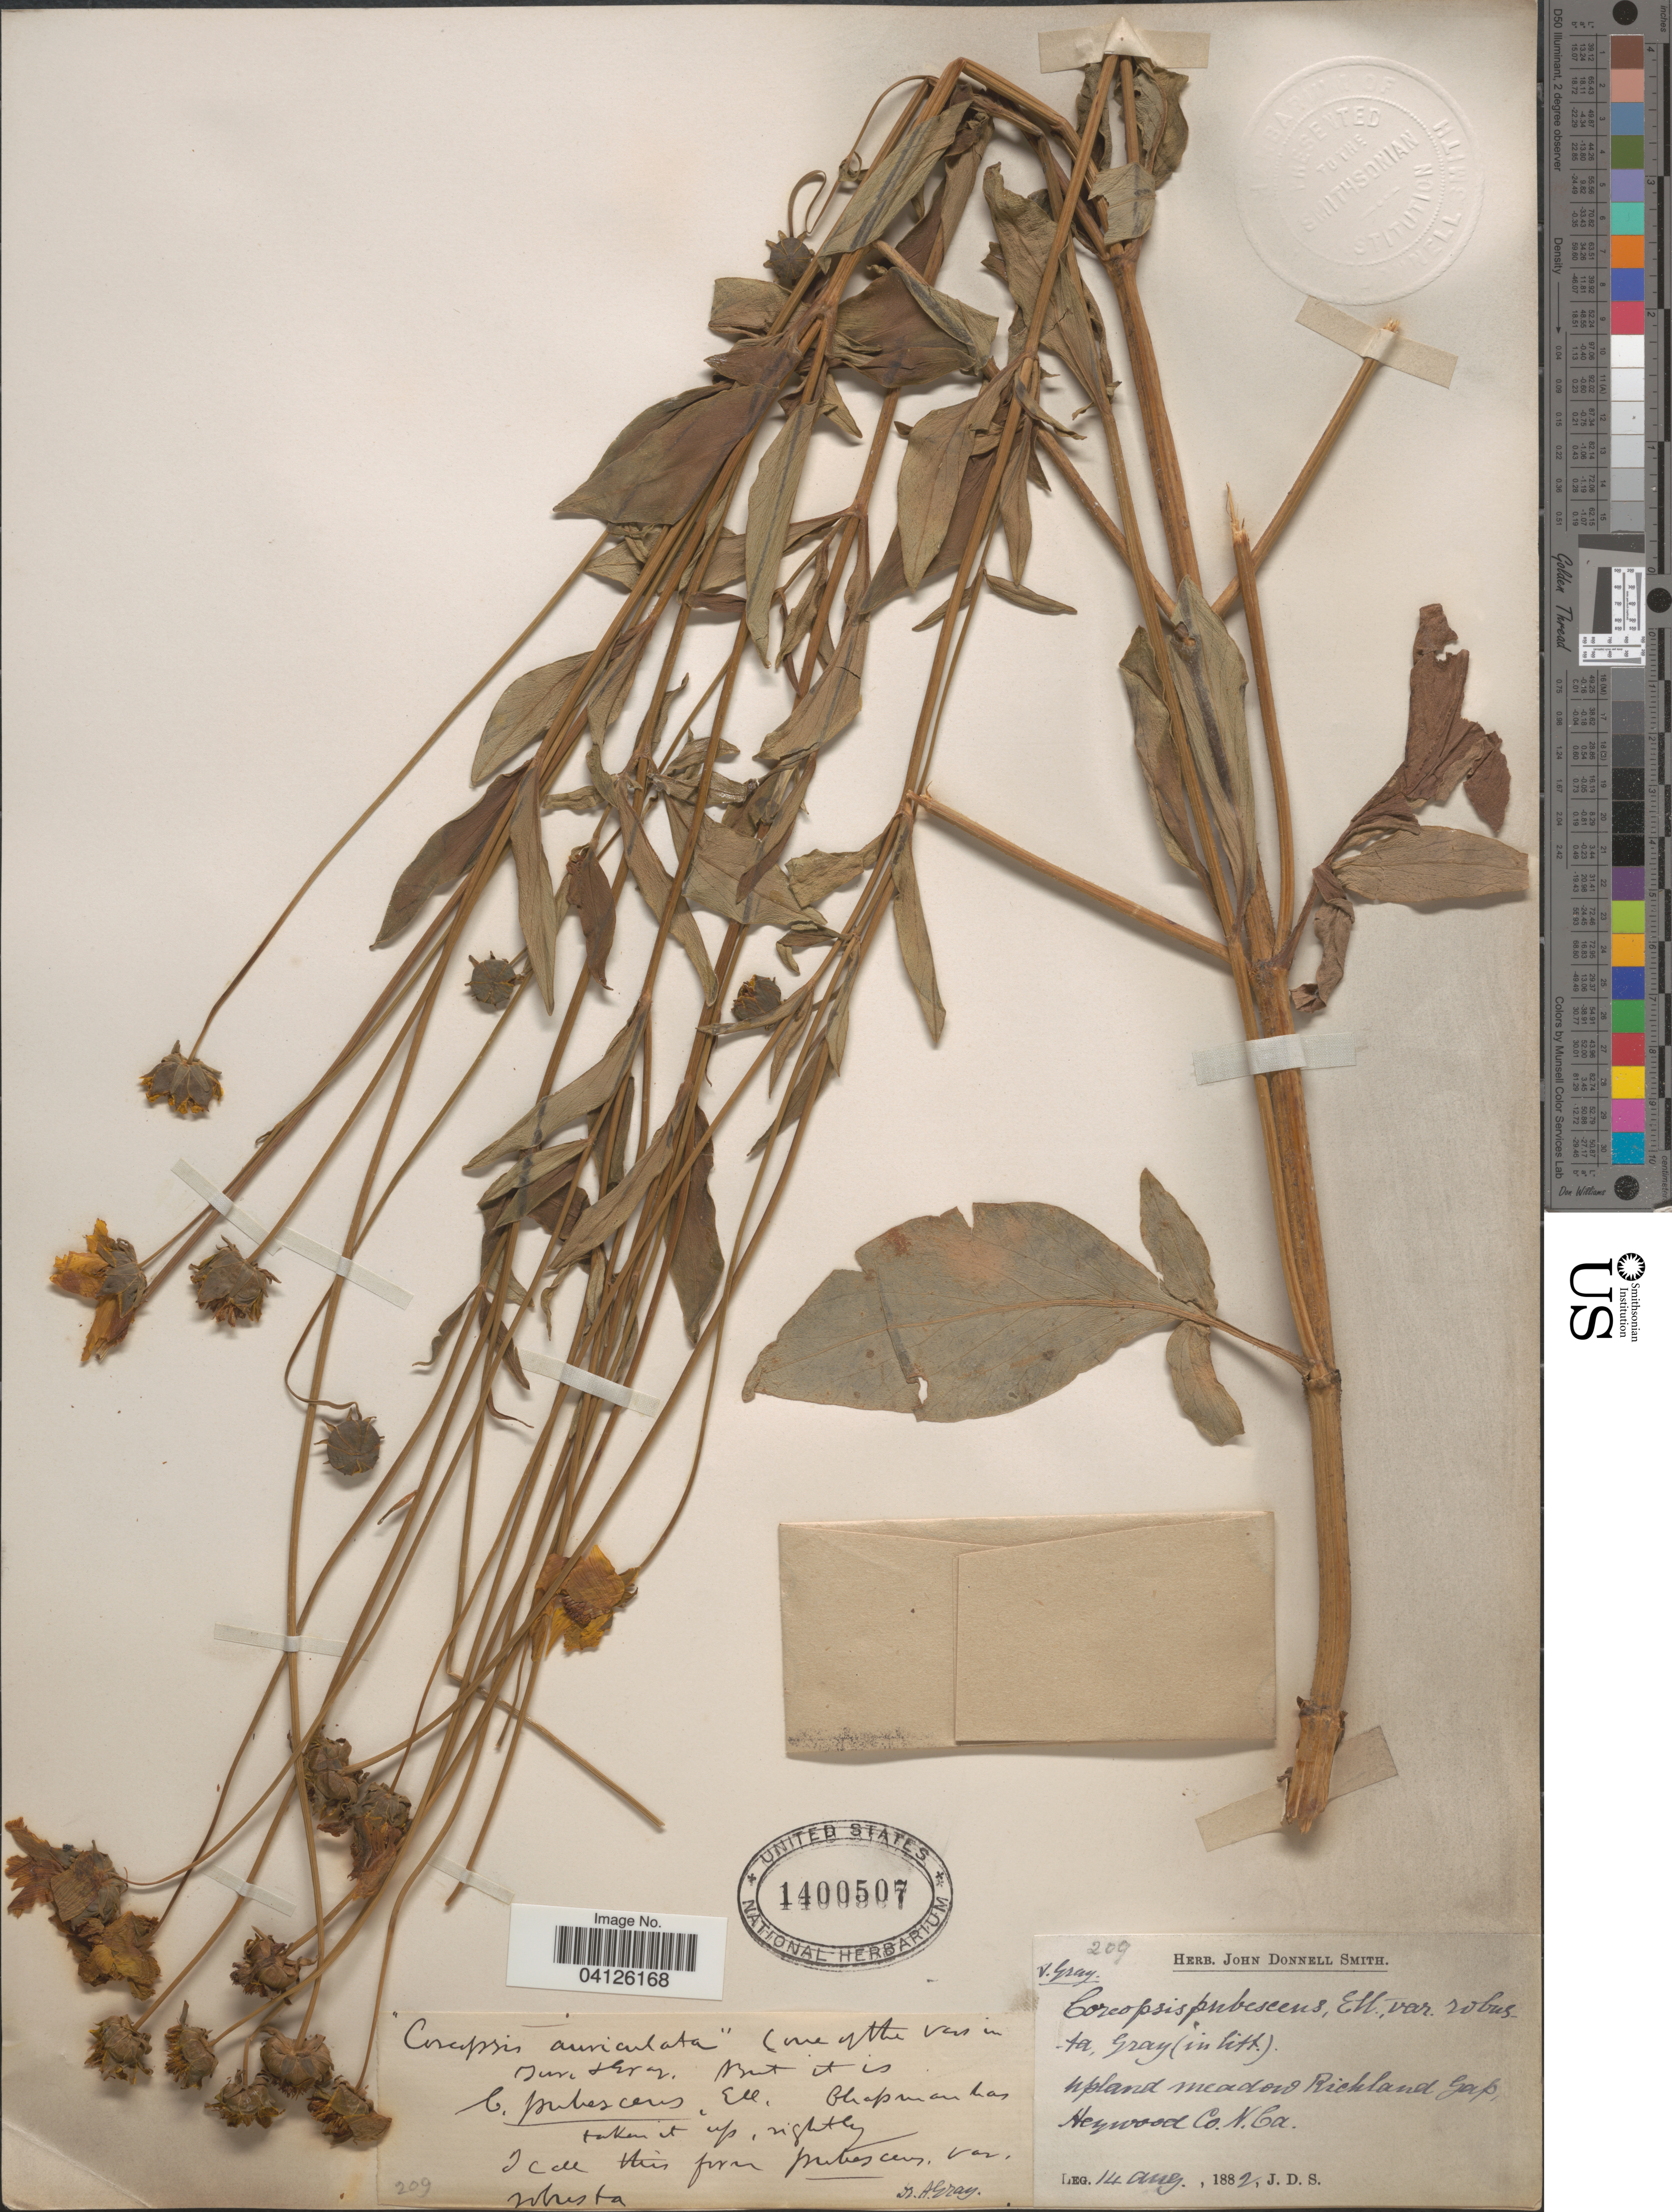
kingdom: Plantae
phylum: Tracheophyta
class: Magnoliopsida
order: Asterales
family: Asteraceae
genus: Coreopsis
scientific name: Coreopsis pubescens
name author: Elliott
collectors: J. Donnell Smith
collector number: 209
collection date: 1882-08-14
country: United States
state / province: North Carolina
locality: Upland meadow Richland Gap, Heywood Co. N. Ca.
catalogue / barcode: US 1400507